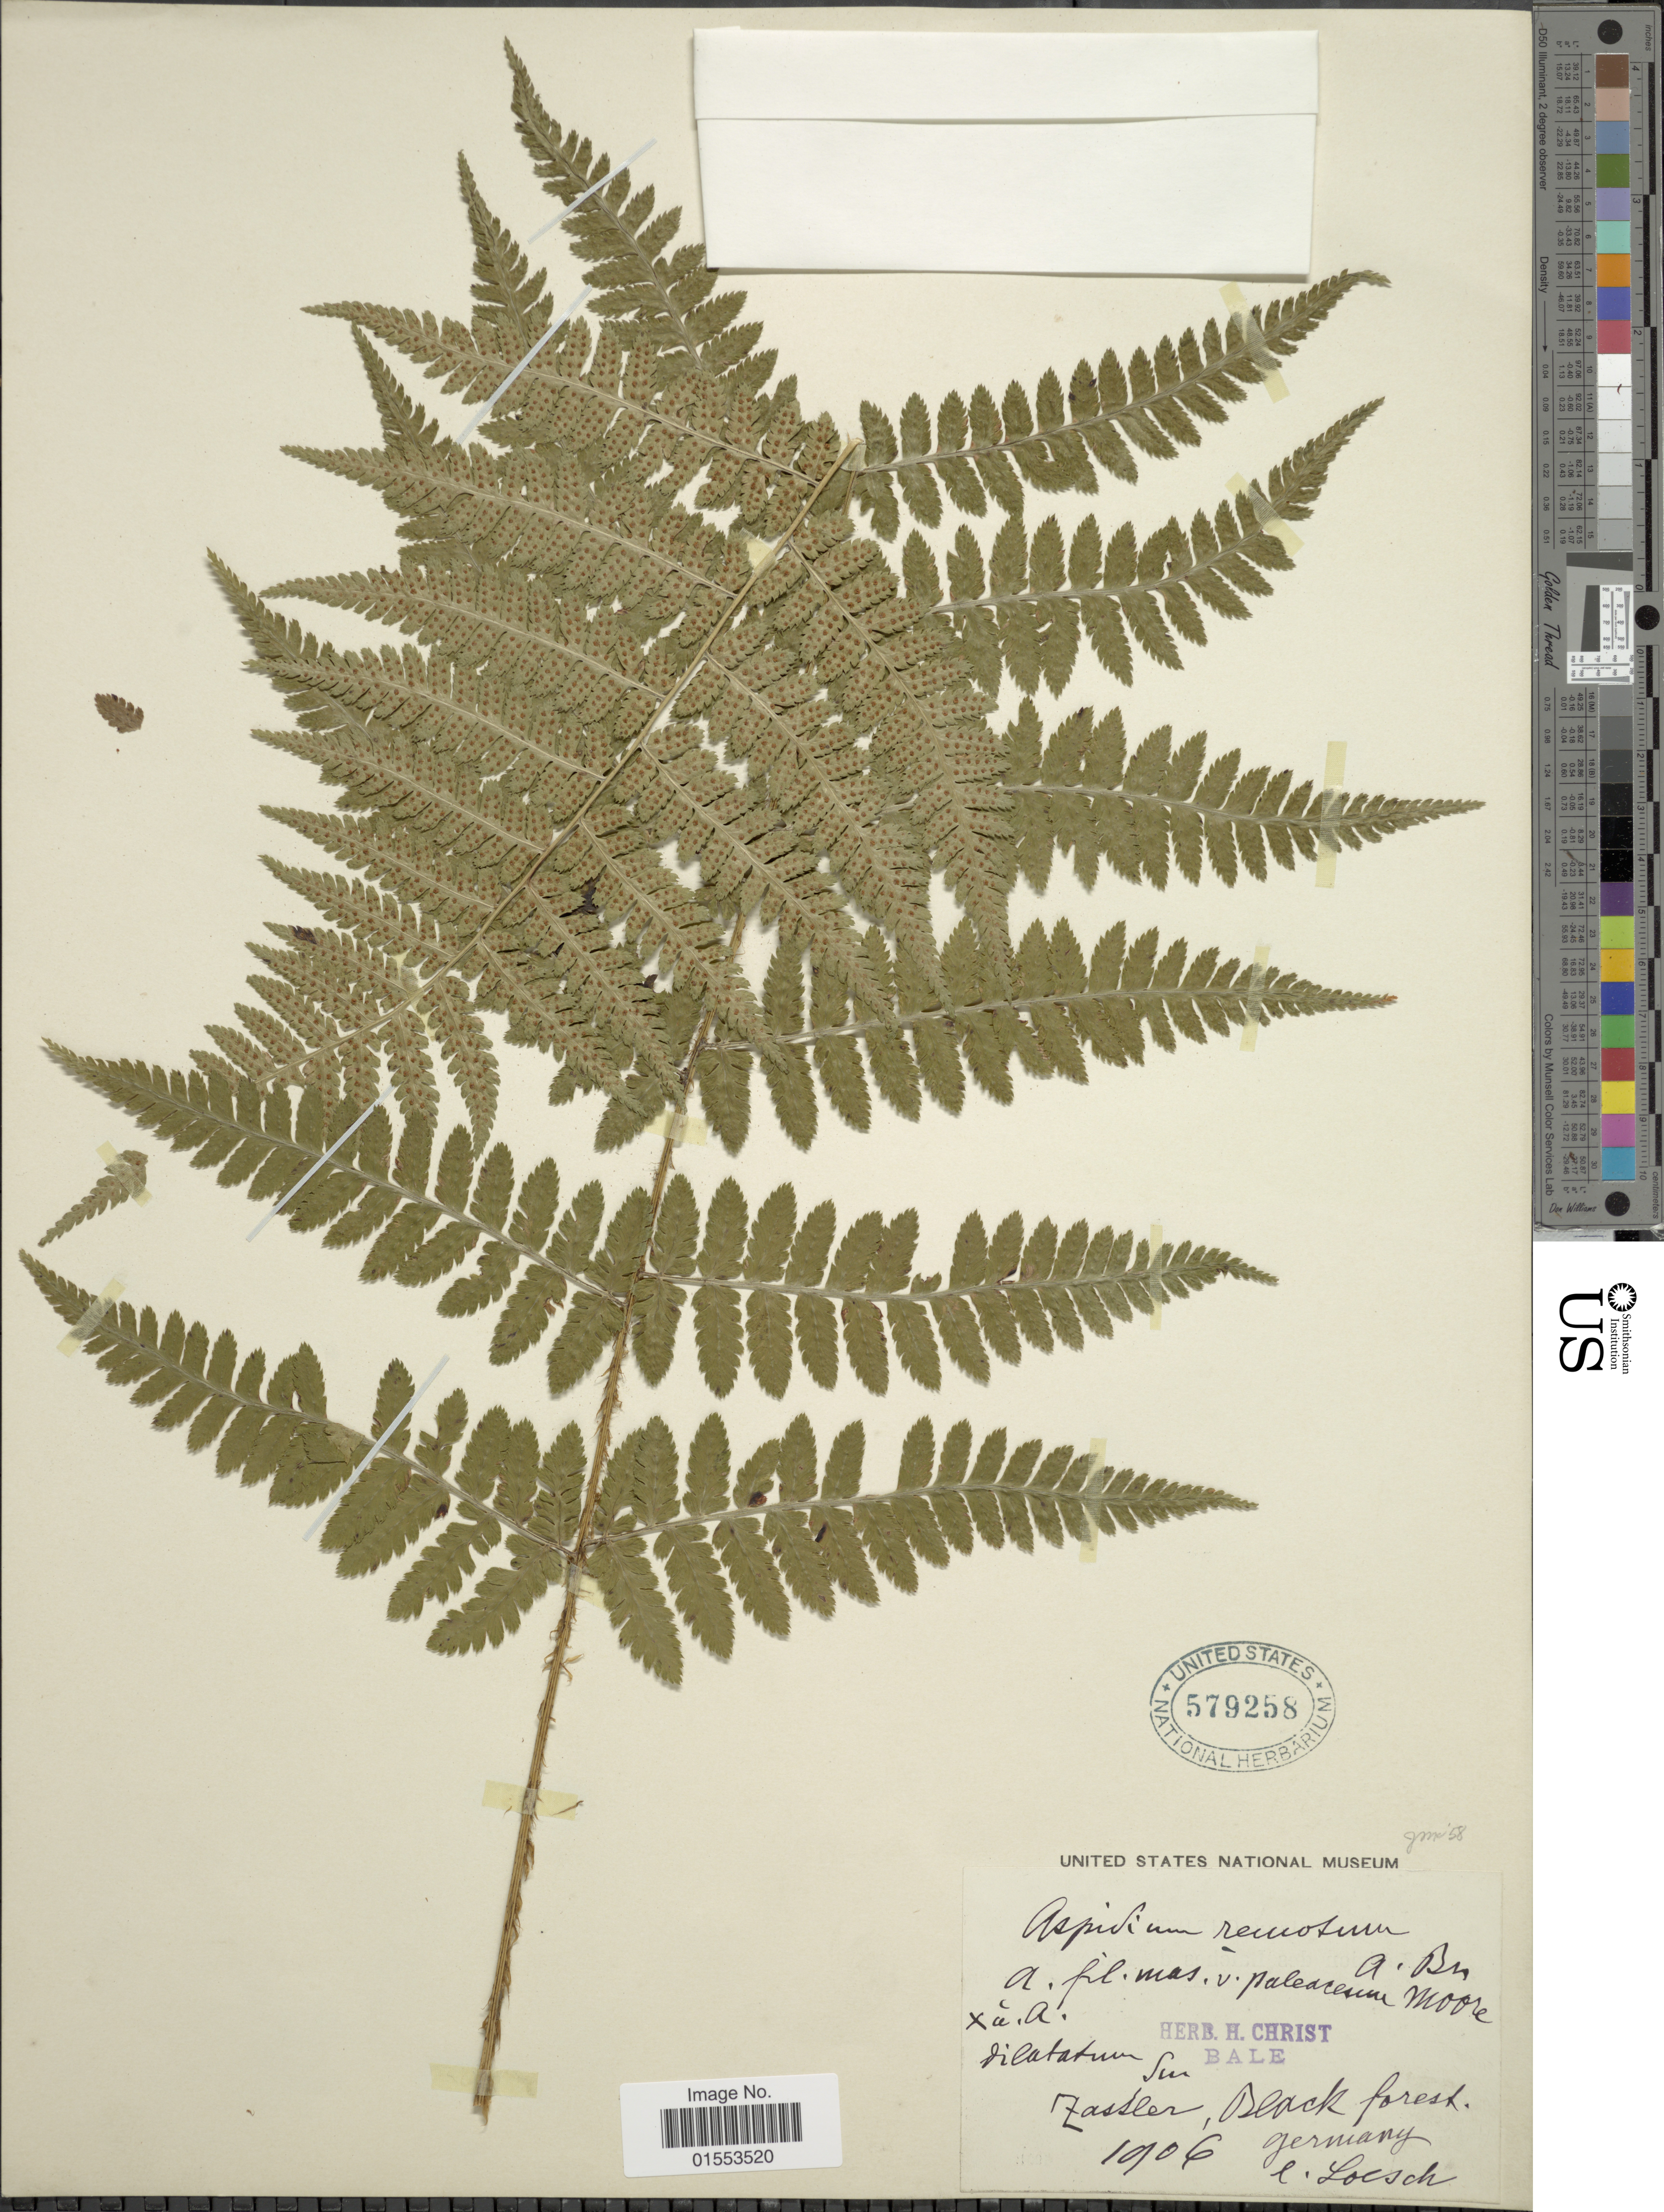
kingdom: Plantae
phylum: Tracheophyta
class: Polypodiopsida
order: Polypodiales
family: Dryopteridaceae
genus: Dryopteris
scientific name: Dryopteris remota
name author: (A. Braun) Hayek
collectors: A. Lösch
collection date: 1906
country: Germany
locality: Zassler, Black Forest. Germany. [interpreted]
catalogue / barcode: US 579258